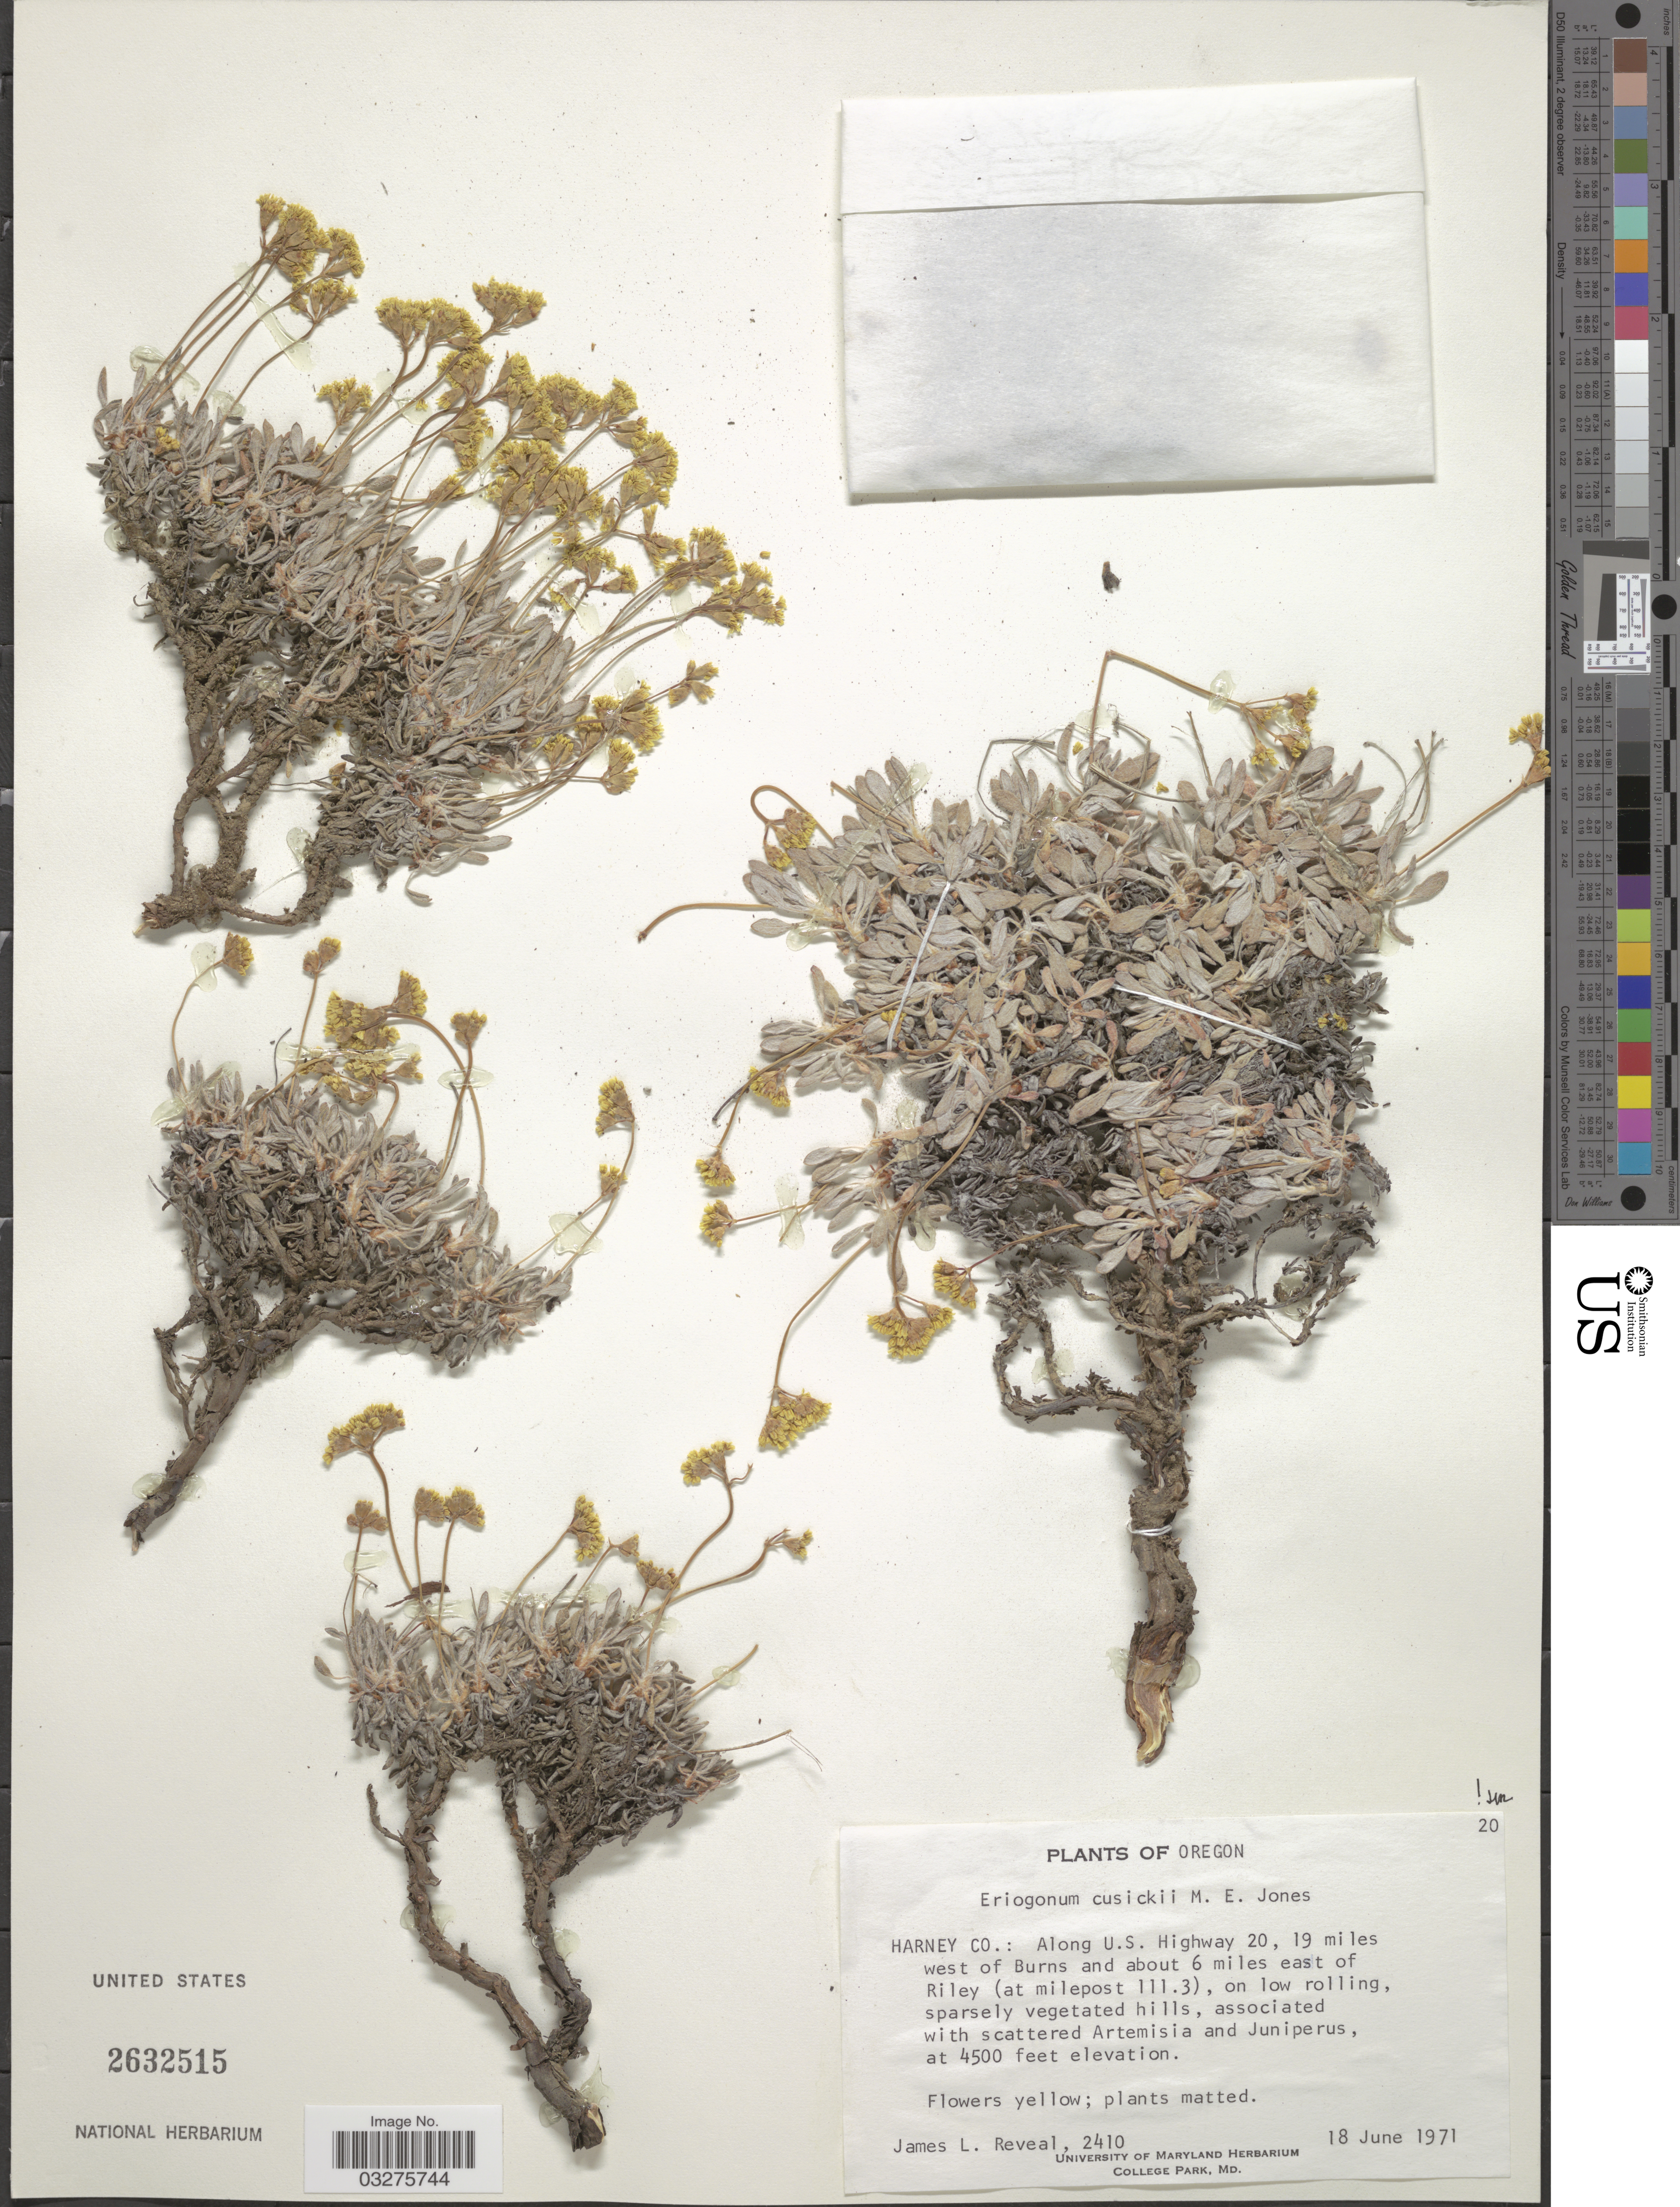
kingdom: Plantae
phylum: Tracheophyta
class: Magnoliopsida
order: Caryophyllales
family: Polygonaceae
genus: Eriogonum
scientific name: Eriogonum cusickii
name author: M.E. Jones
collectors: J. L. Reveal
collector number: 2410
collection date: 1971-06-18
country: United States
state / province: Oregon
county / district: Harney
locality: Harney Co.: Along U.S. Highway 20, 19 miles west of Burns and about 6 miles east of Riley (at milepost 111.3).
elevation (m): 1372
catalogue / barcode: US 2632515